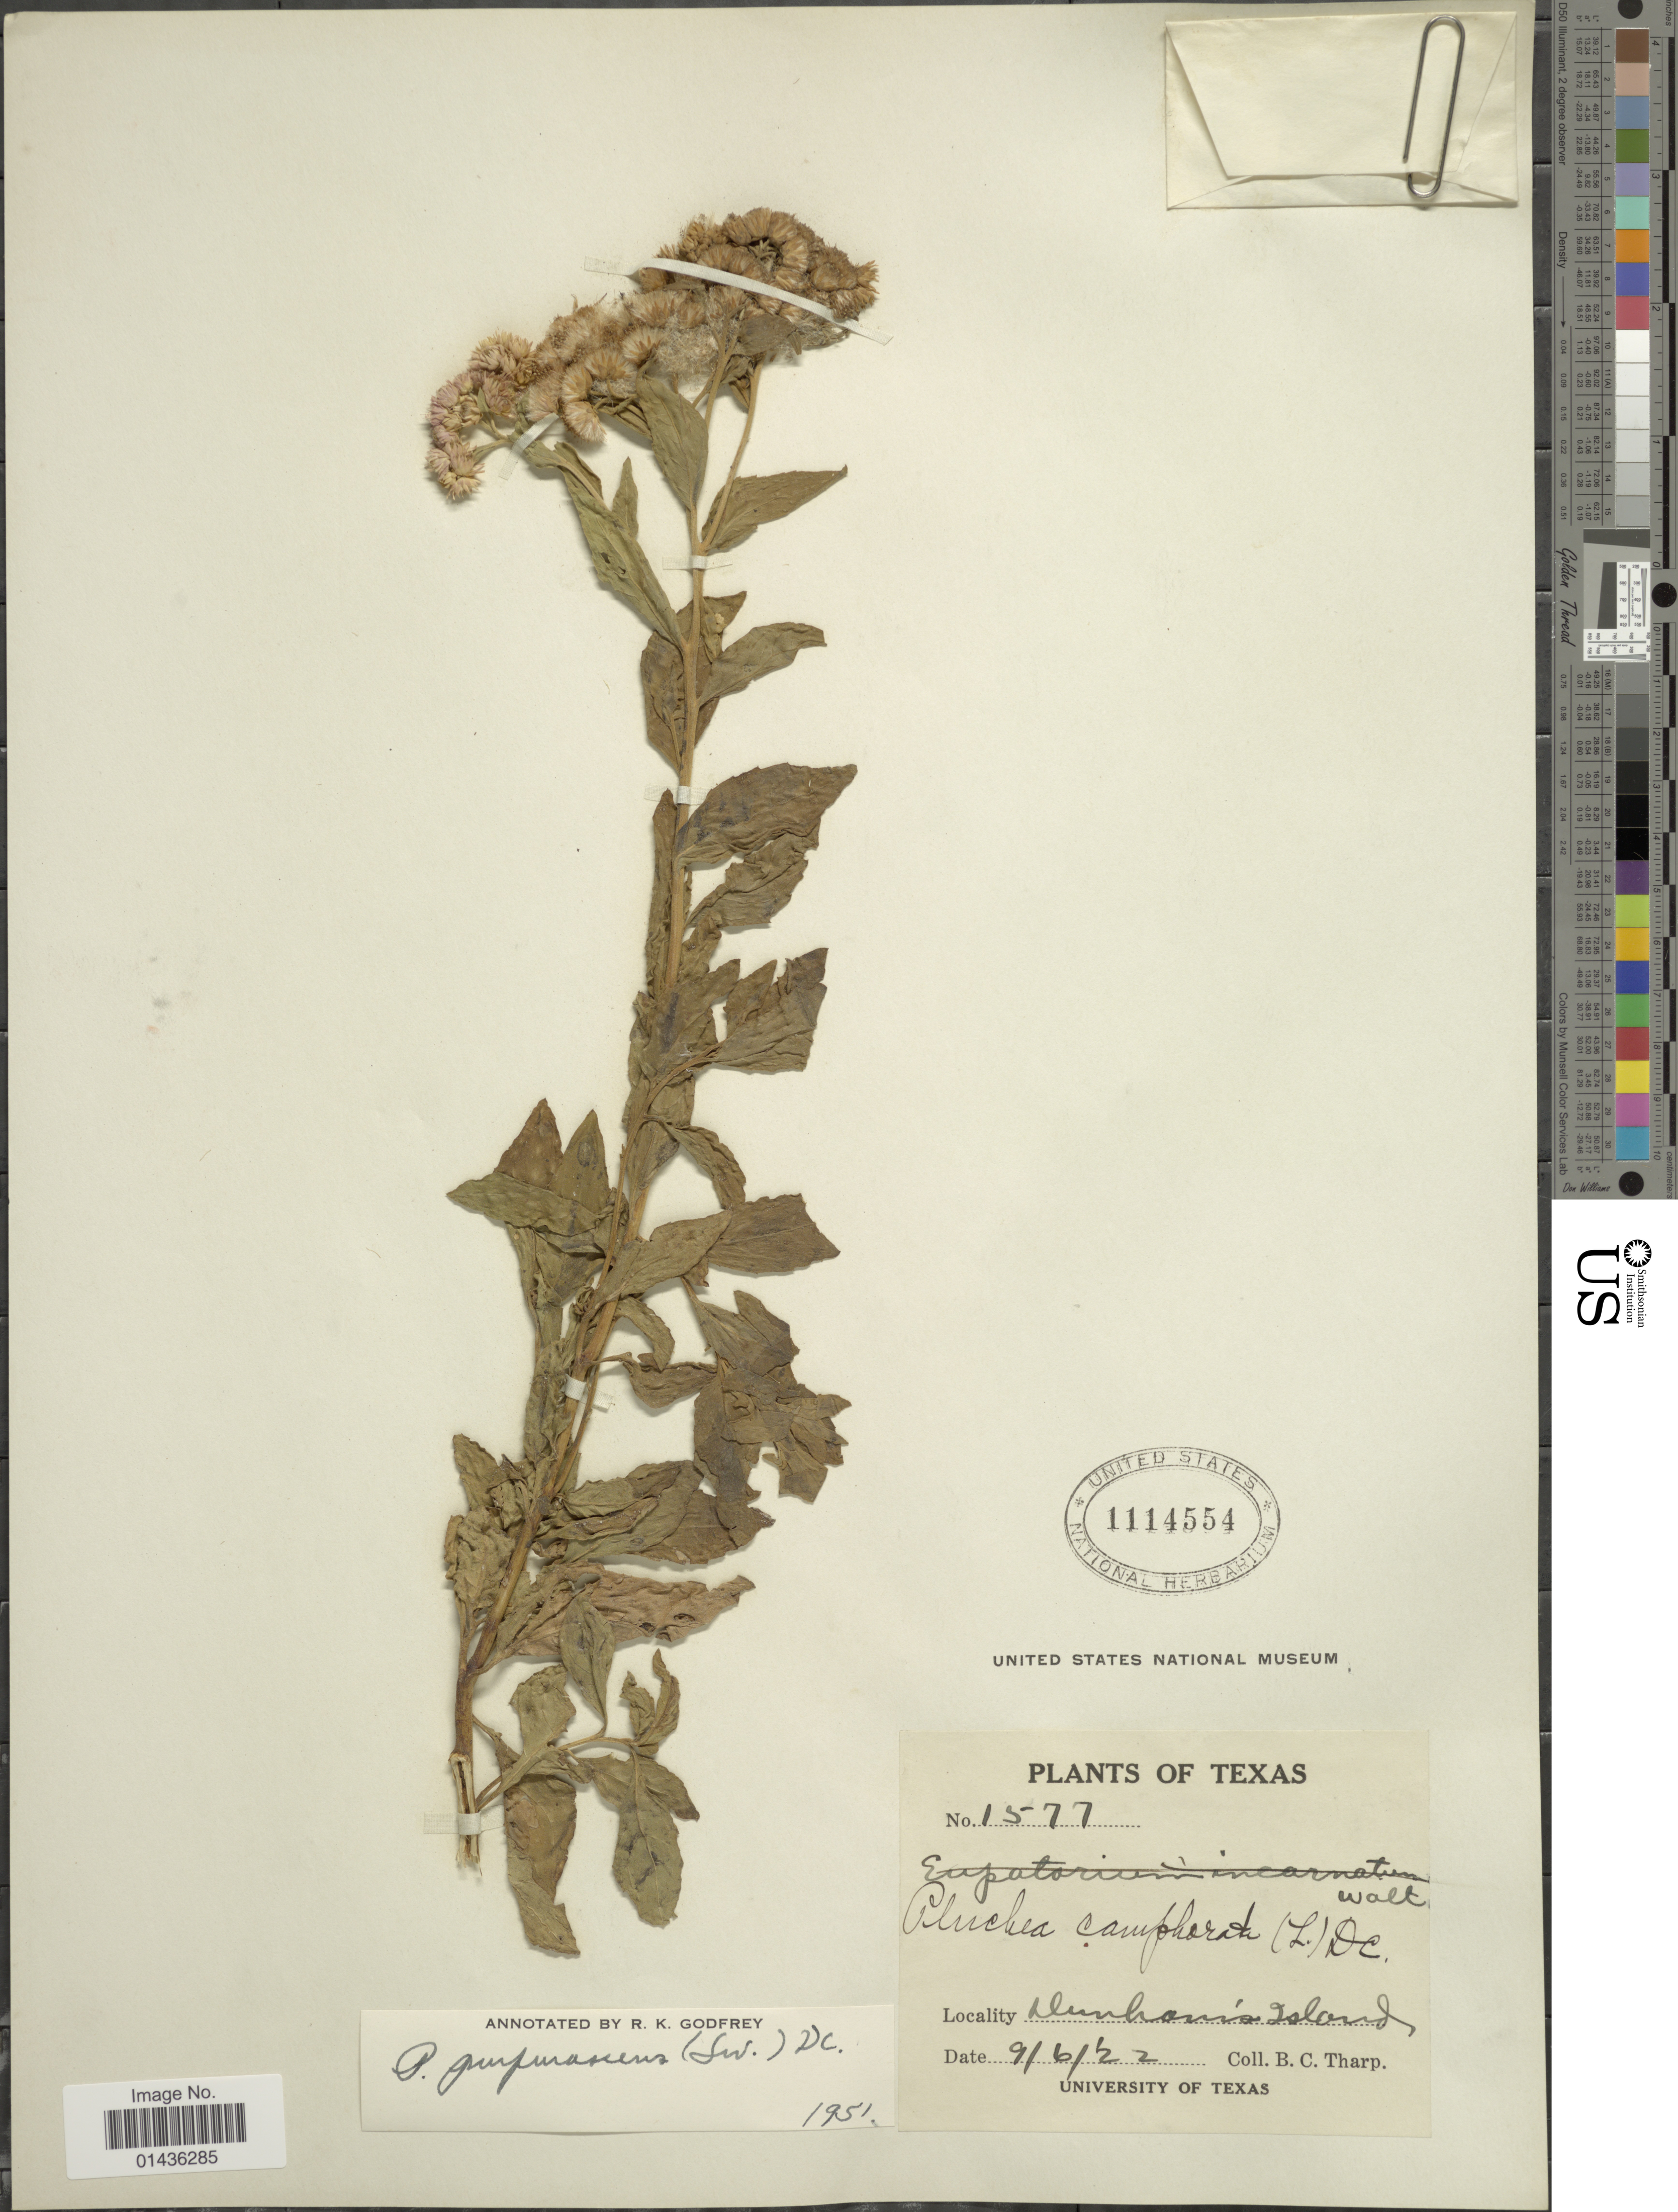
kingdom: Plantae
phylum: Tracheophyta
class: Magnoliopsida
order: Asterales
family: Asteraceae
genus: Pluchea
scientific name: Pluchea odorata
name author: (L.) Cass.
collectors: B. C. Tharp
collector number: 1577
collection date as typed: Transcribed d/m/y: 6/9/22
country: United States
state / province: Texas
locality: Dunham's Island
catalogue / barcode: US 1114554